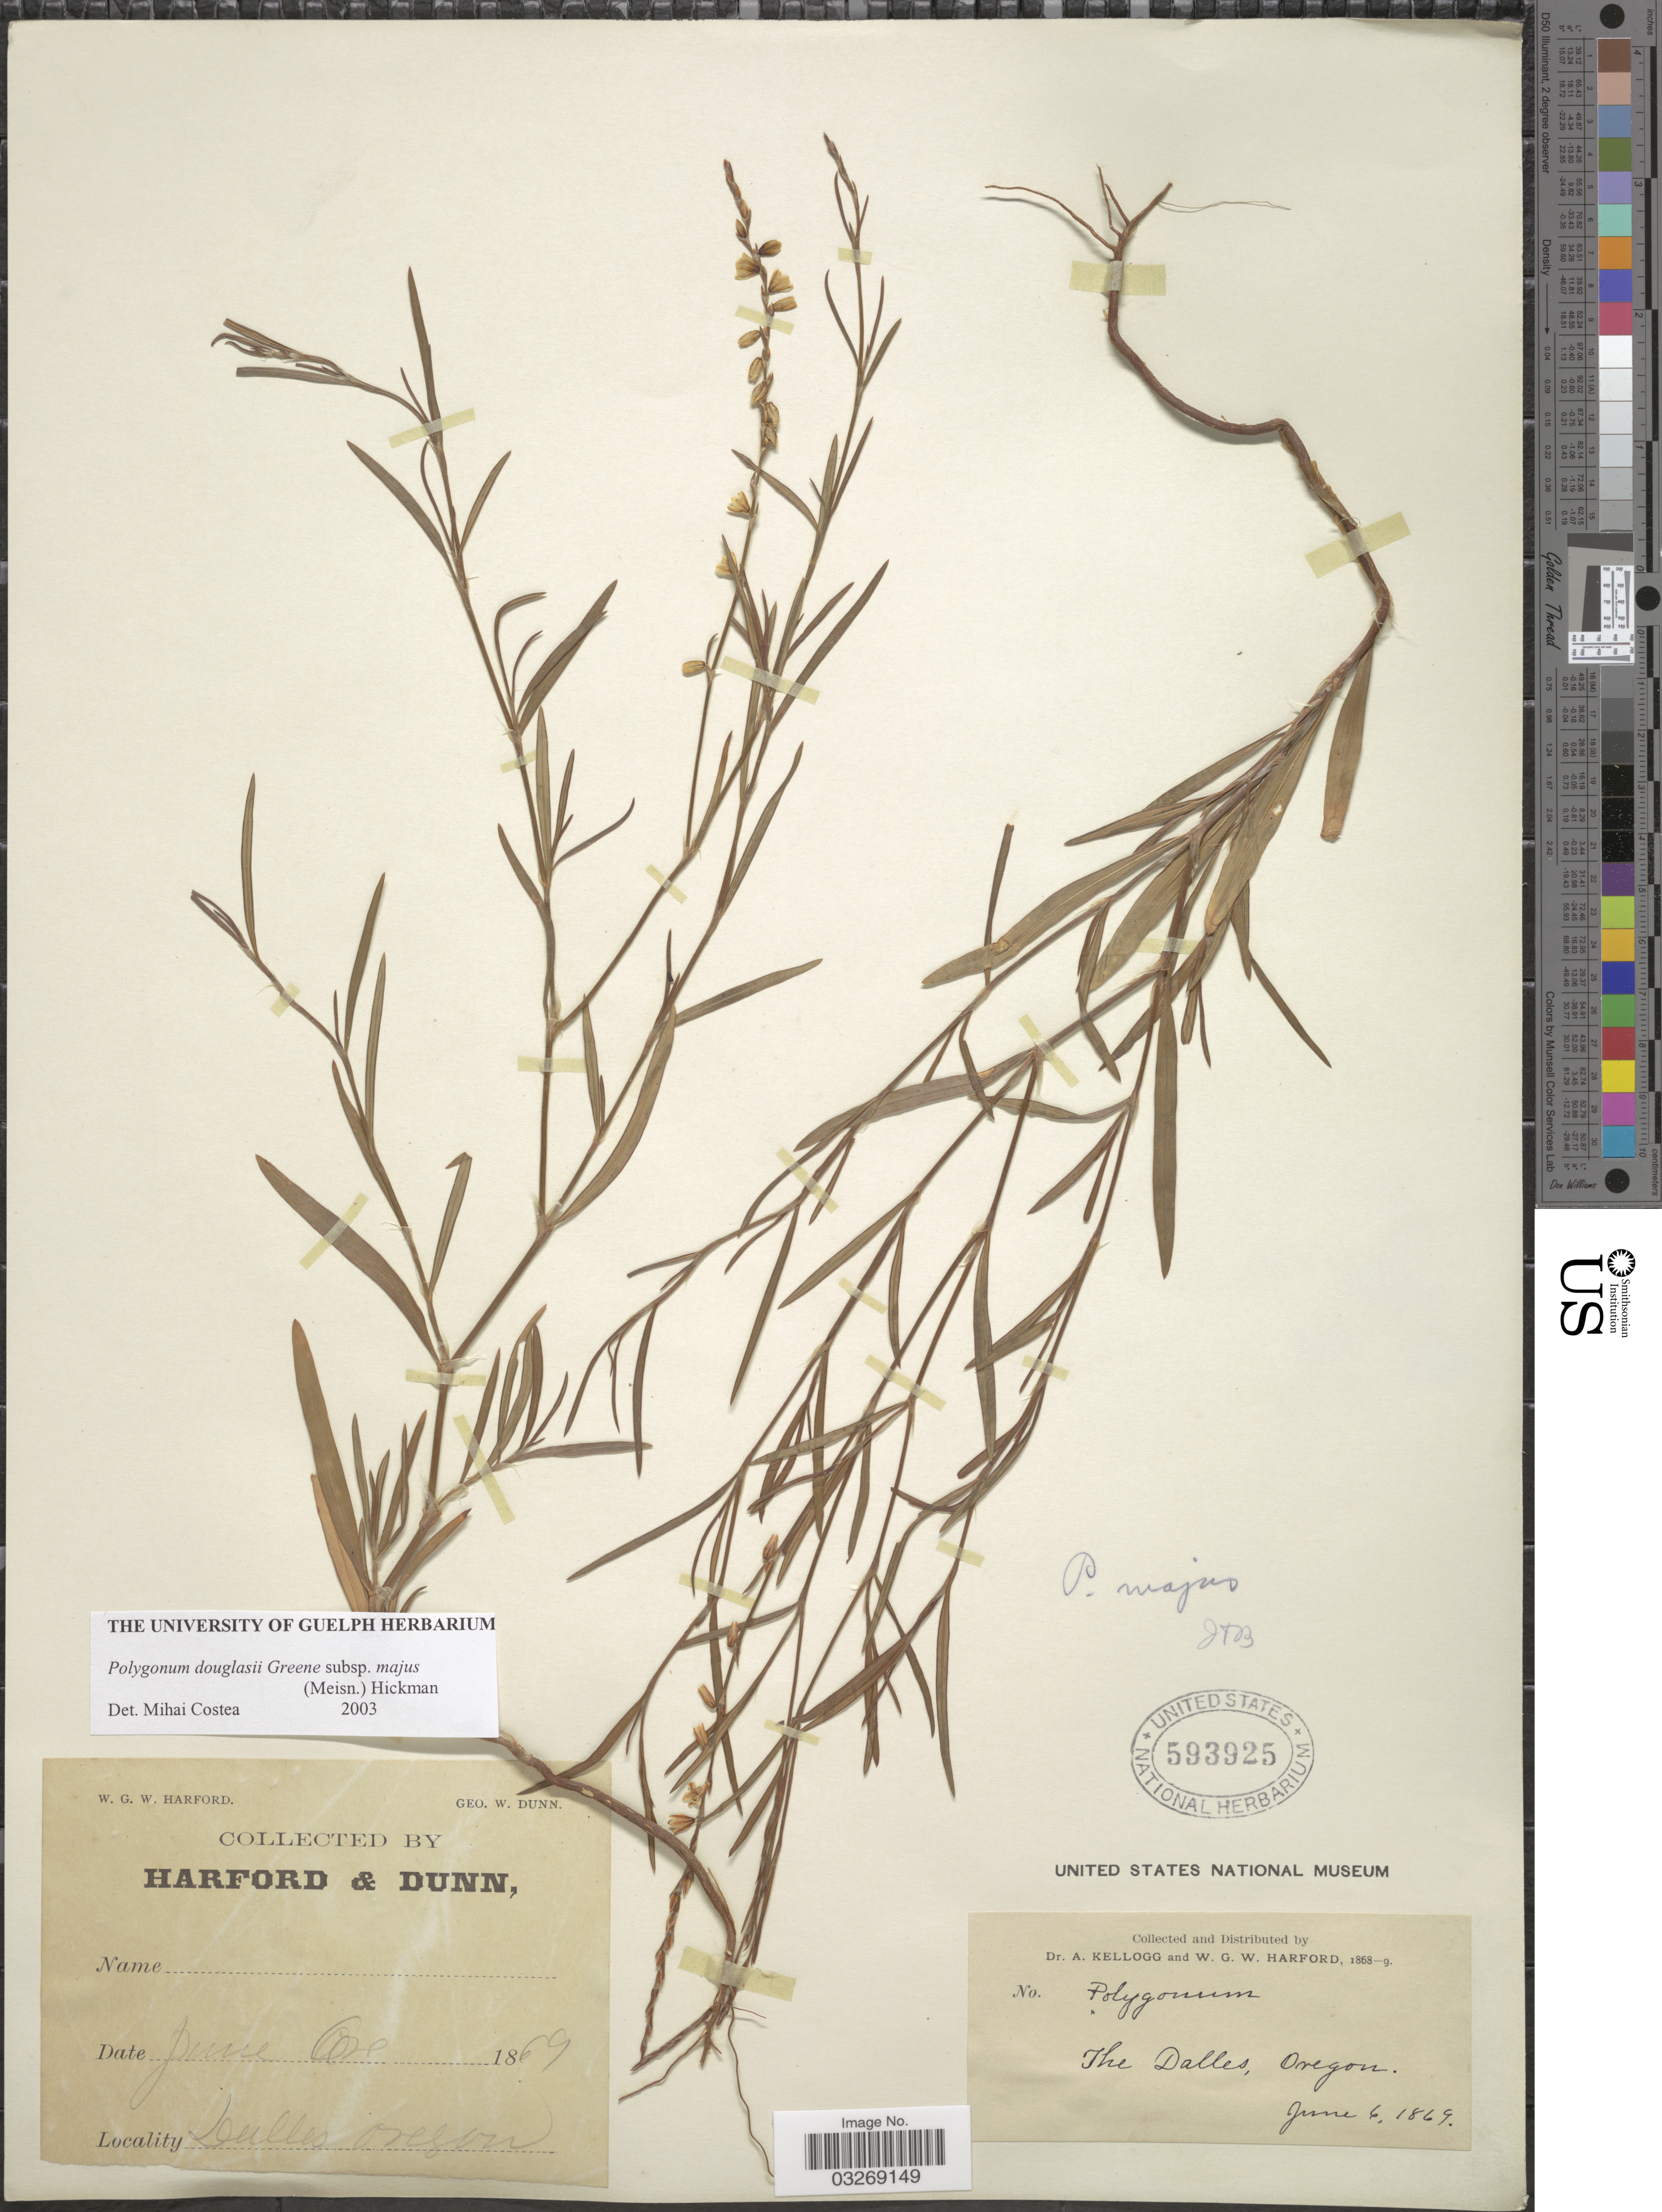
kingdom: Plantae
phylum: Tracheophyta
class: Magnoliopsida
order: Caryophyllales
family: Polygonaceae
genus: Polygonum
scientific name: Polygonum douglasii subsp. majus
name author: (Meisn.) Hickman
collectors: A. Kellogg & W. G. W. Harford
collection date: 1869-06-06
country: United States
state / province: Oregon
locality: The Dalles.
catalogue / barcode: US 593925